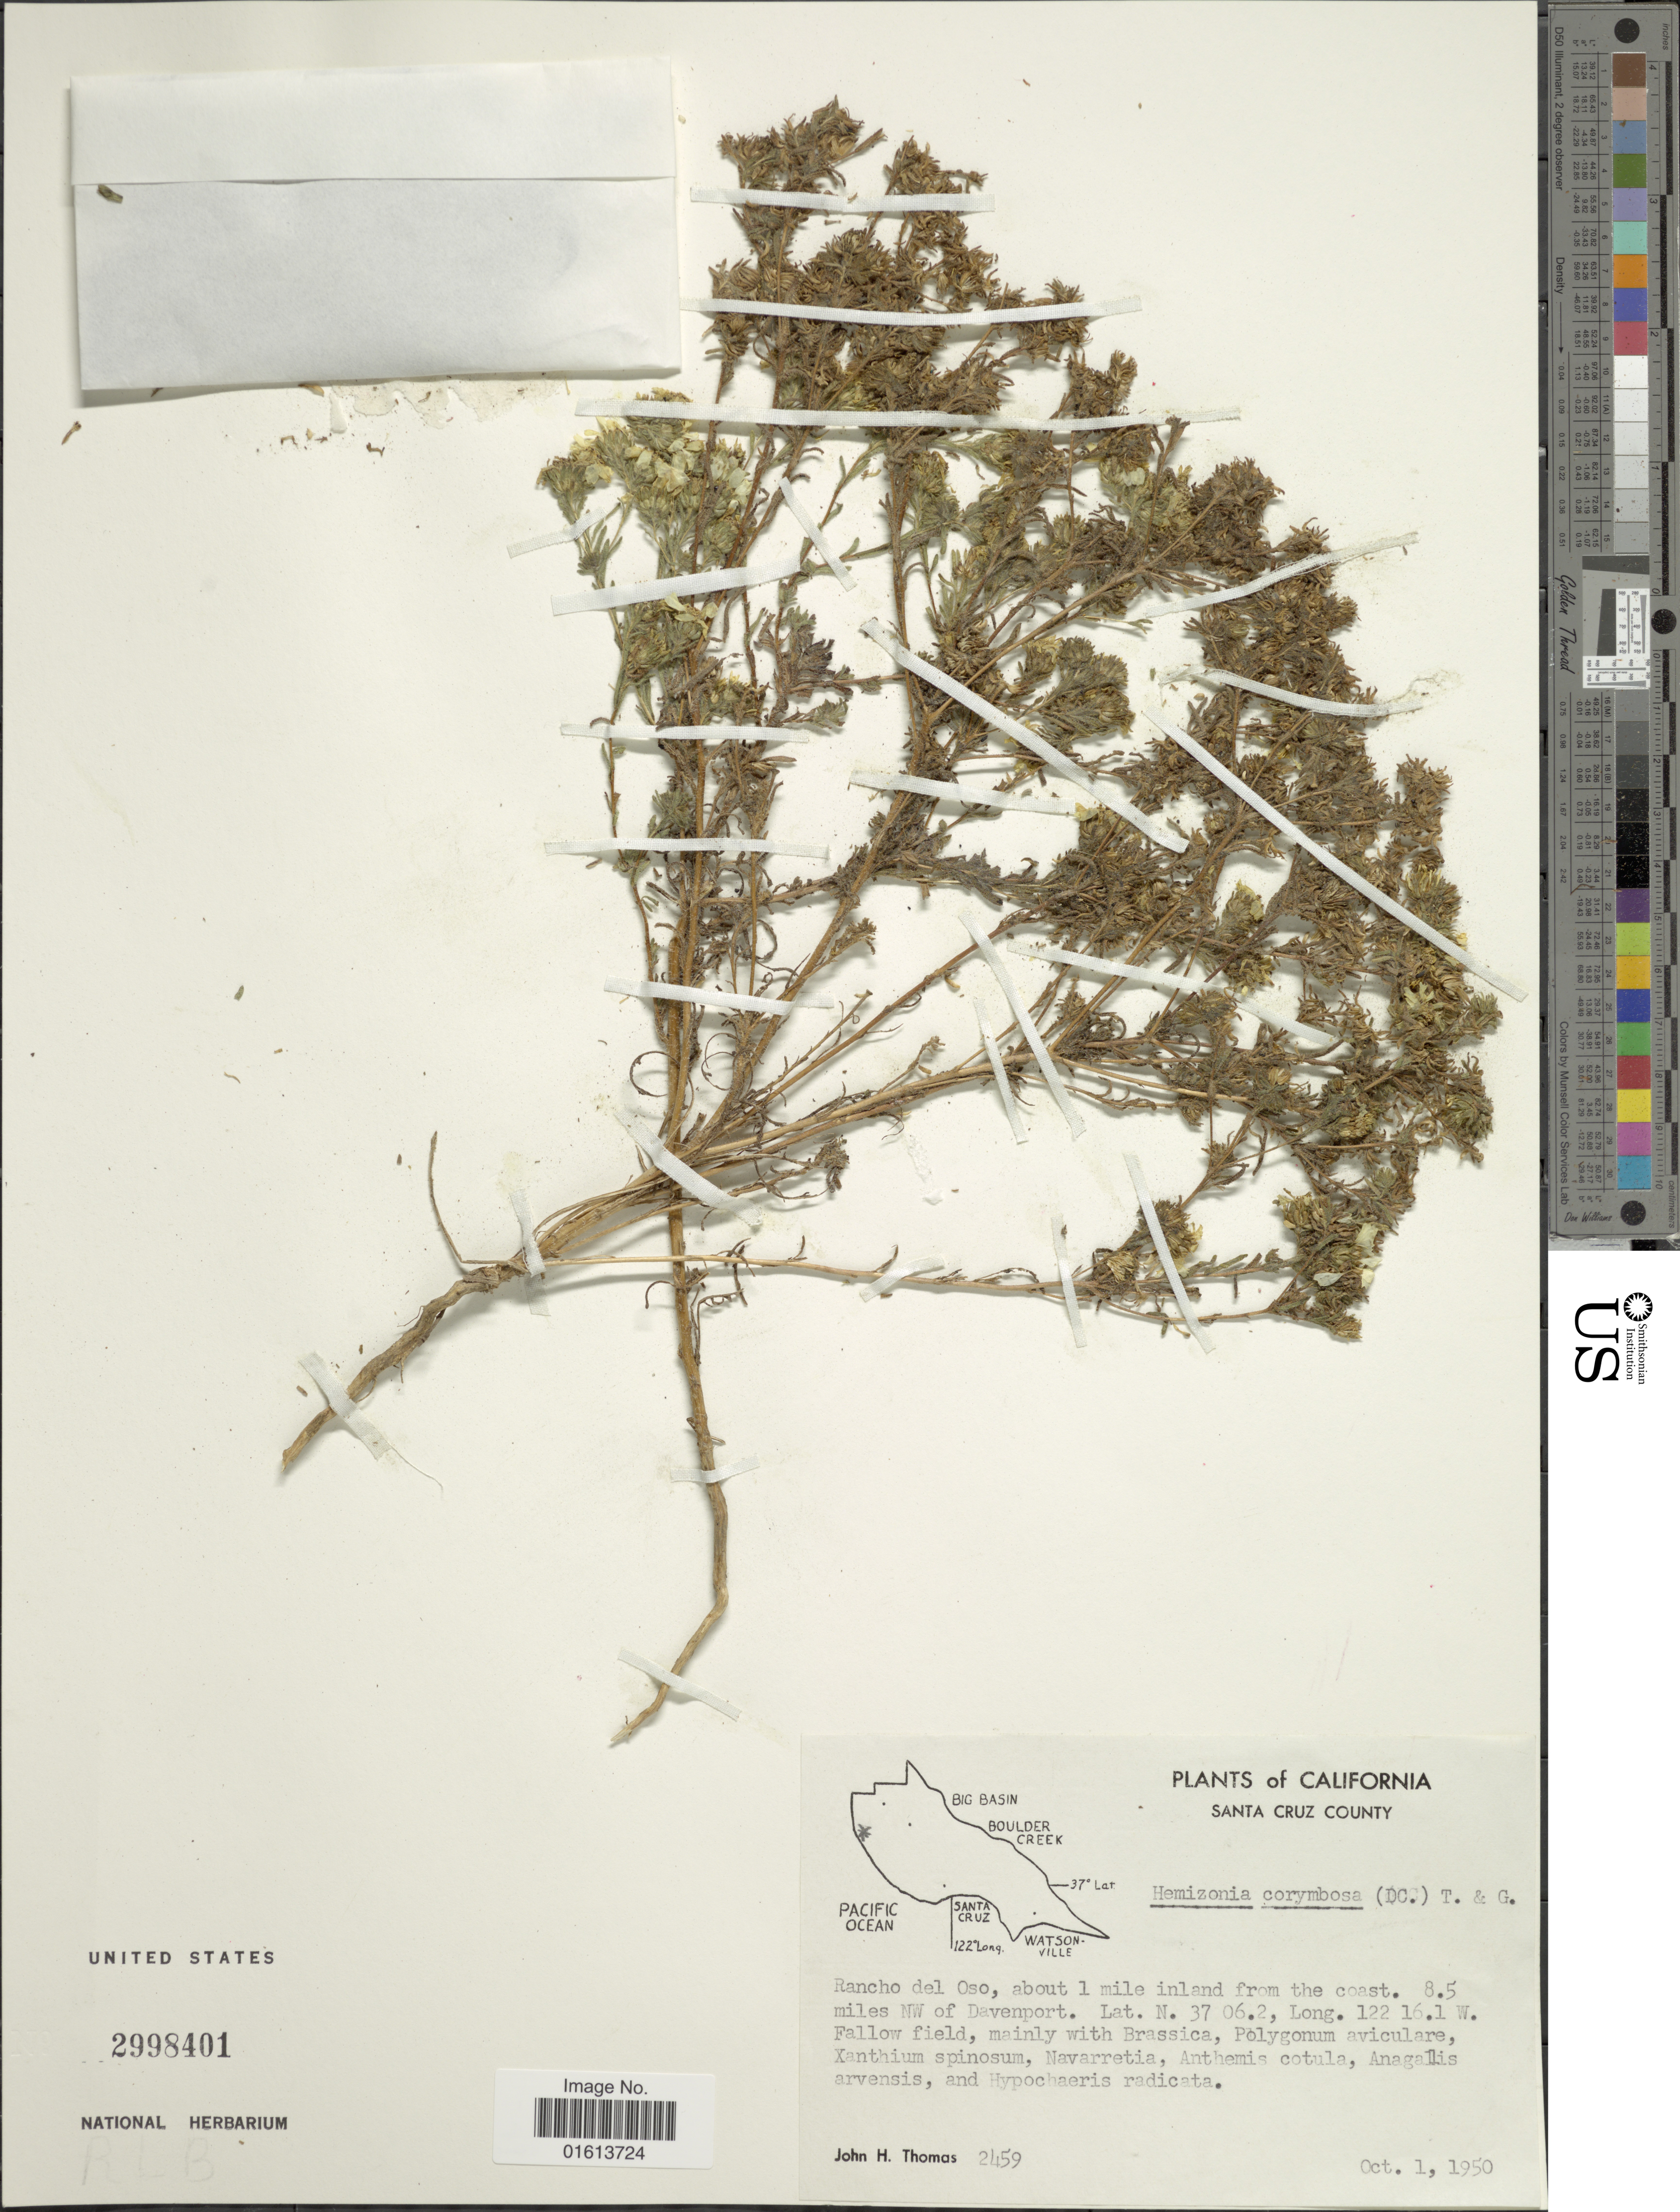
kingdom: Plantae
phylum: Tracheophyta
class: Magnoliopsida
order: Asterales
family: Asteraceae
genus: Deinandra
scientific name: Deinandra corymbosa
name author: (DC.) B.G. Baldwin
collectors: J. H. Thomas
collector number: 2459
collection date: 1950-10-01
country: United States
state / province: California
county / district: Santa Cruz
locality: California. Santa Cruz County. Rancho del Oso, about 1 mile inland from the coast. 8.5 miles NW of Davenport. Fallow field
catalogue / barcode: US 2998401